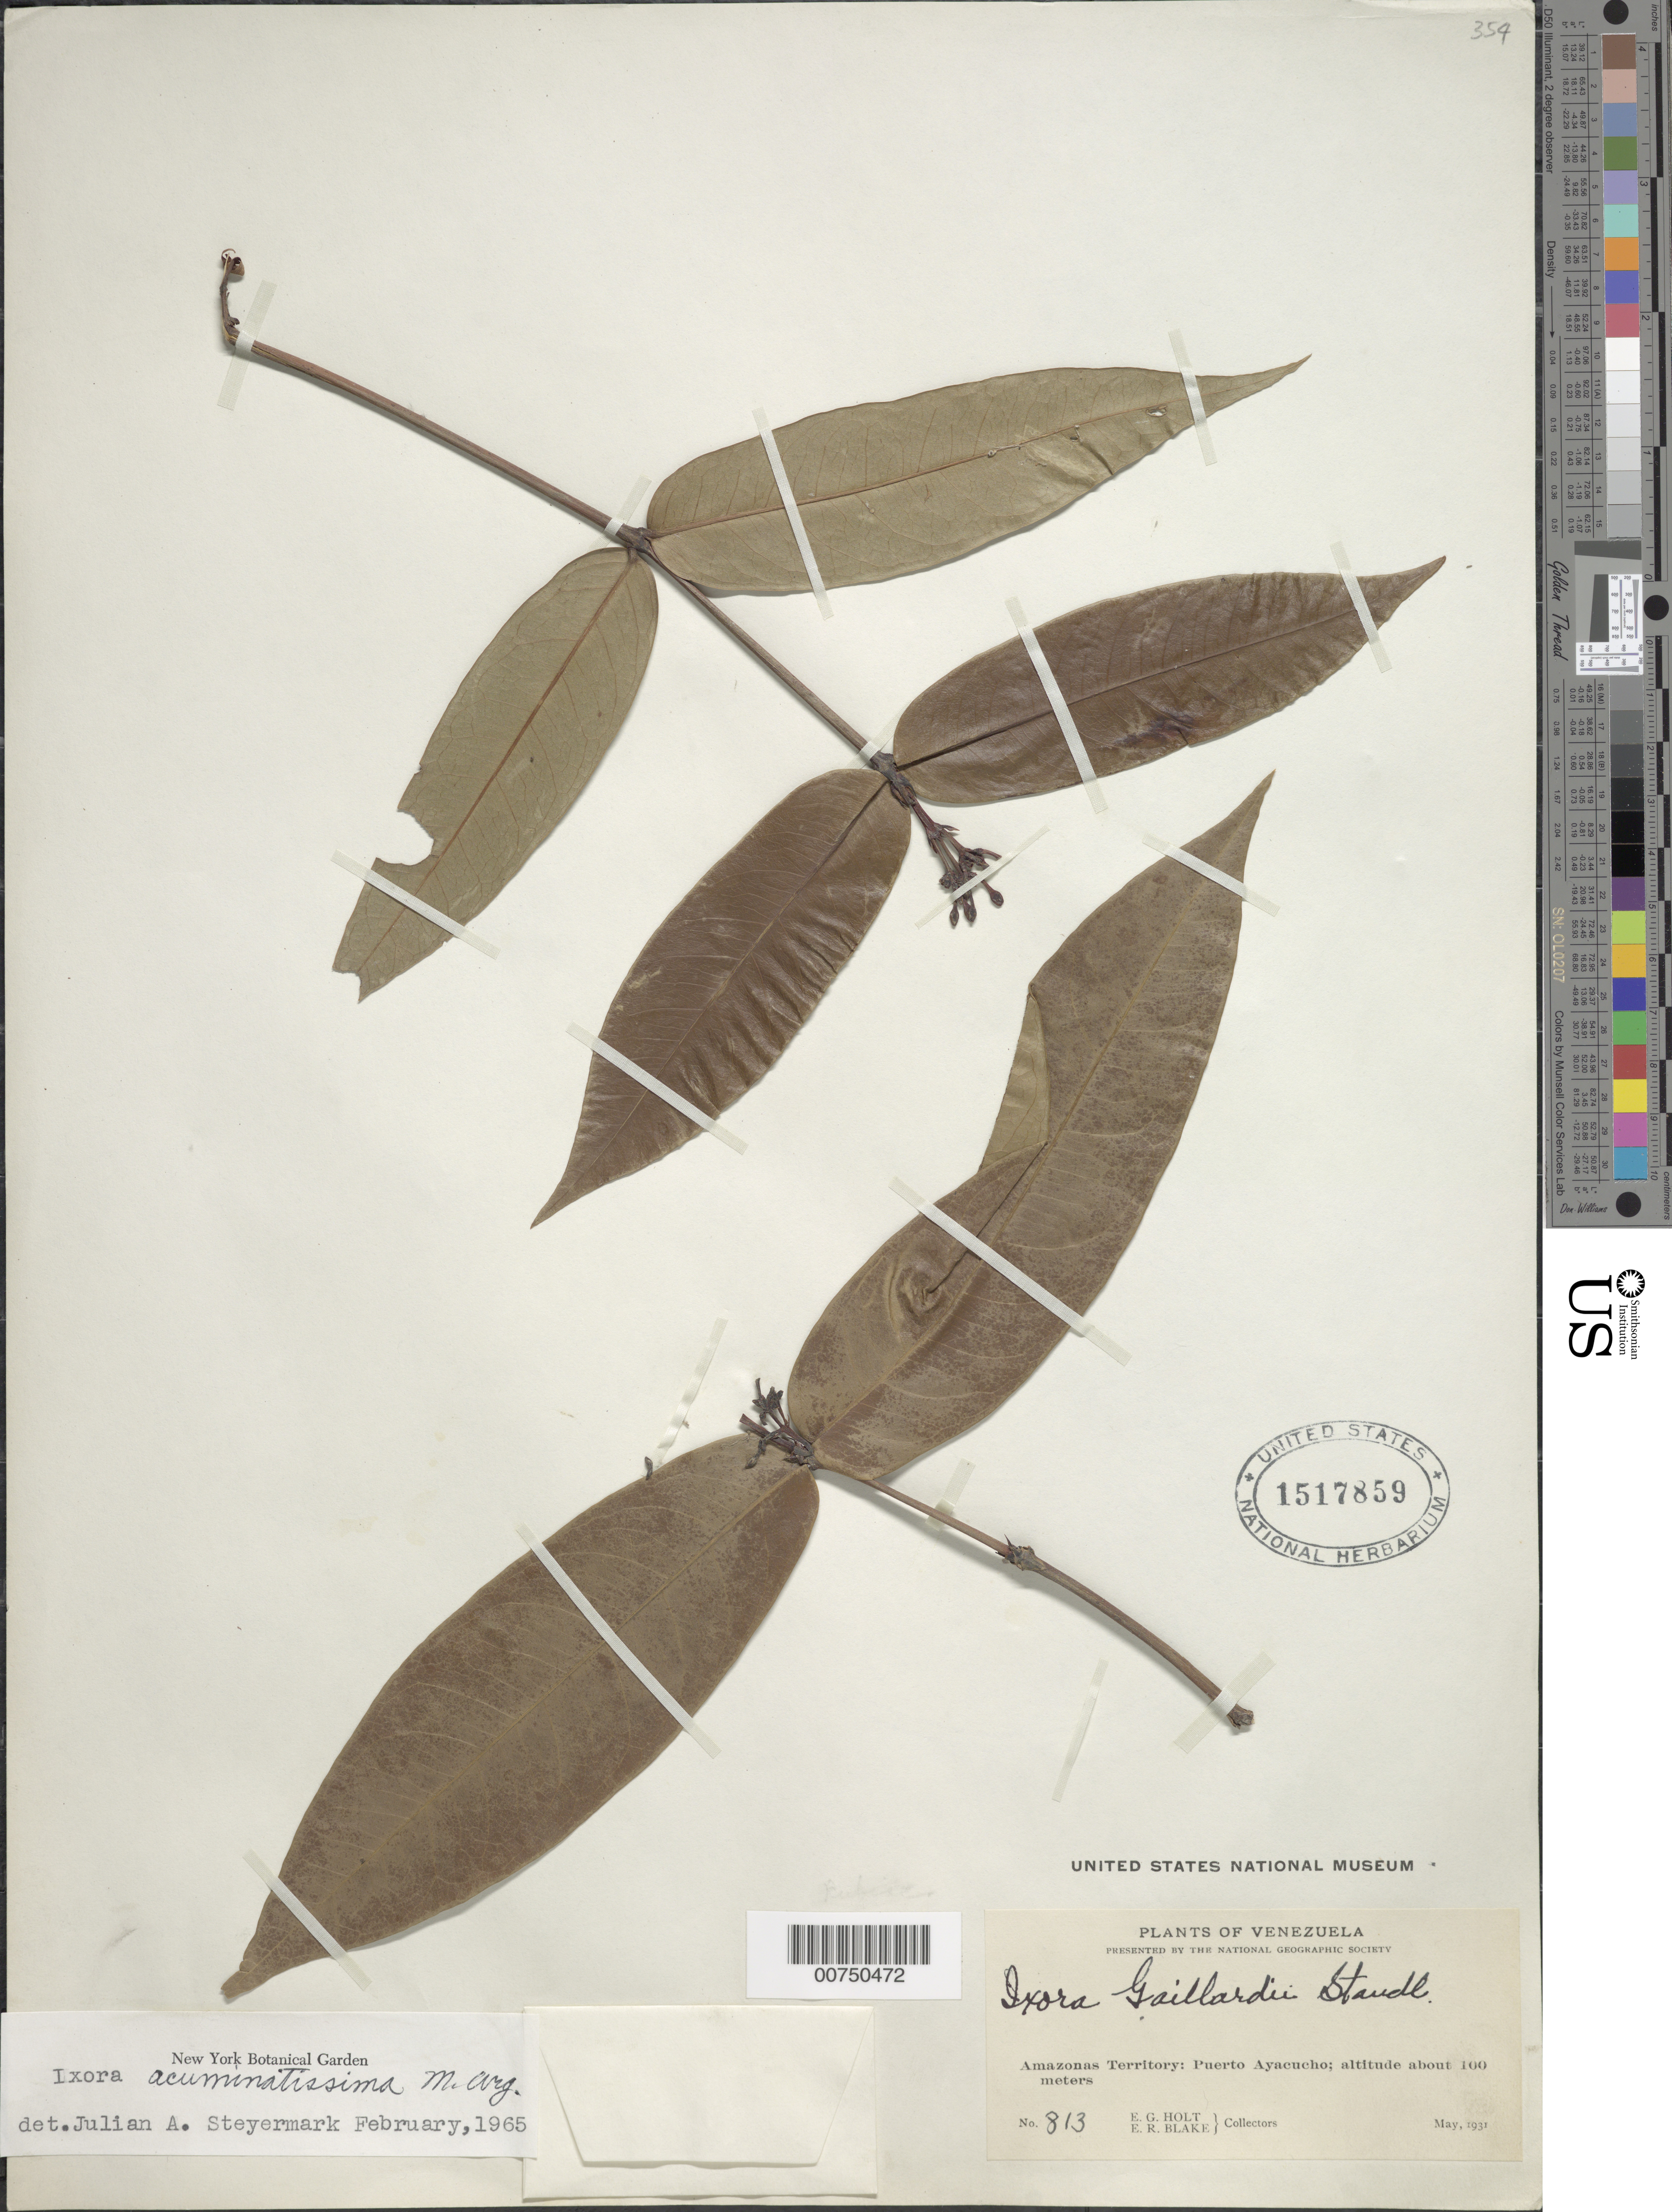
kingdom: Plantae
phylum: Tracheophyta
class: Magnoliopsida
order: Gentianales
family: Rubiaceae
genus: Ixora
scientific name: Ixora acuminatissima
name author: Müll. Arg.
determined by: Steyermark, Julian A., (VEN)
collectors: E. Holt & E. R. Blake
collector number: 813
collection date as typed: May-31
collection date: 1931-05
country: Venezuela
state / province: Amazonas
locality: Puerto Ayacucho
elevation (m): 100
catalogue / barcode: US 1517859